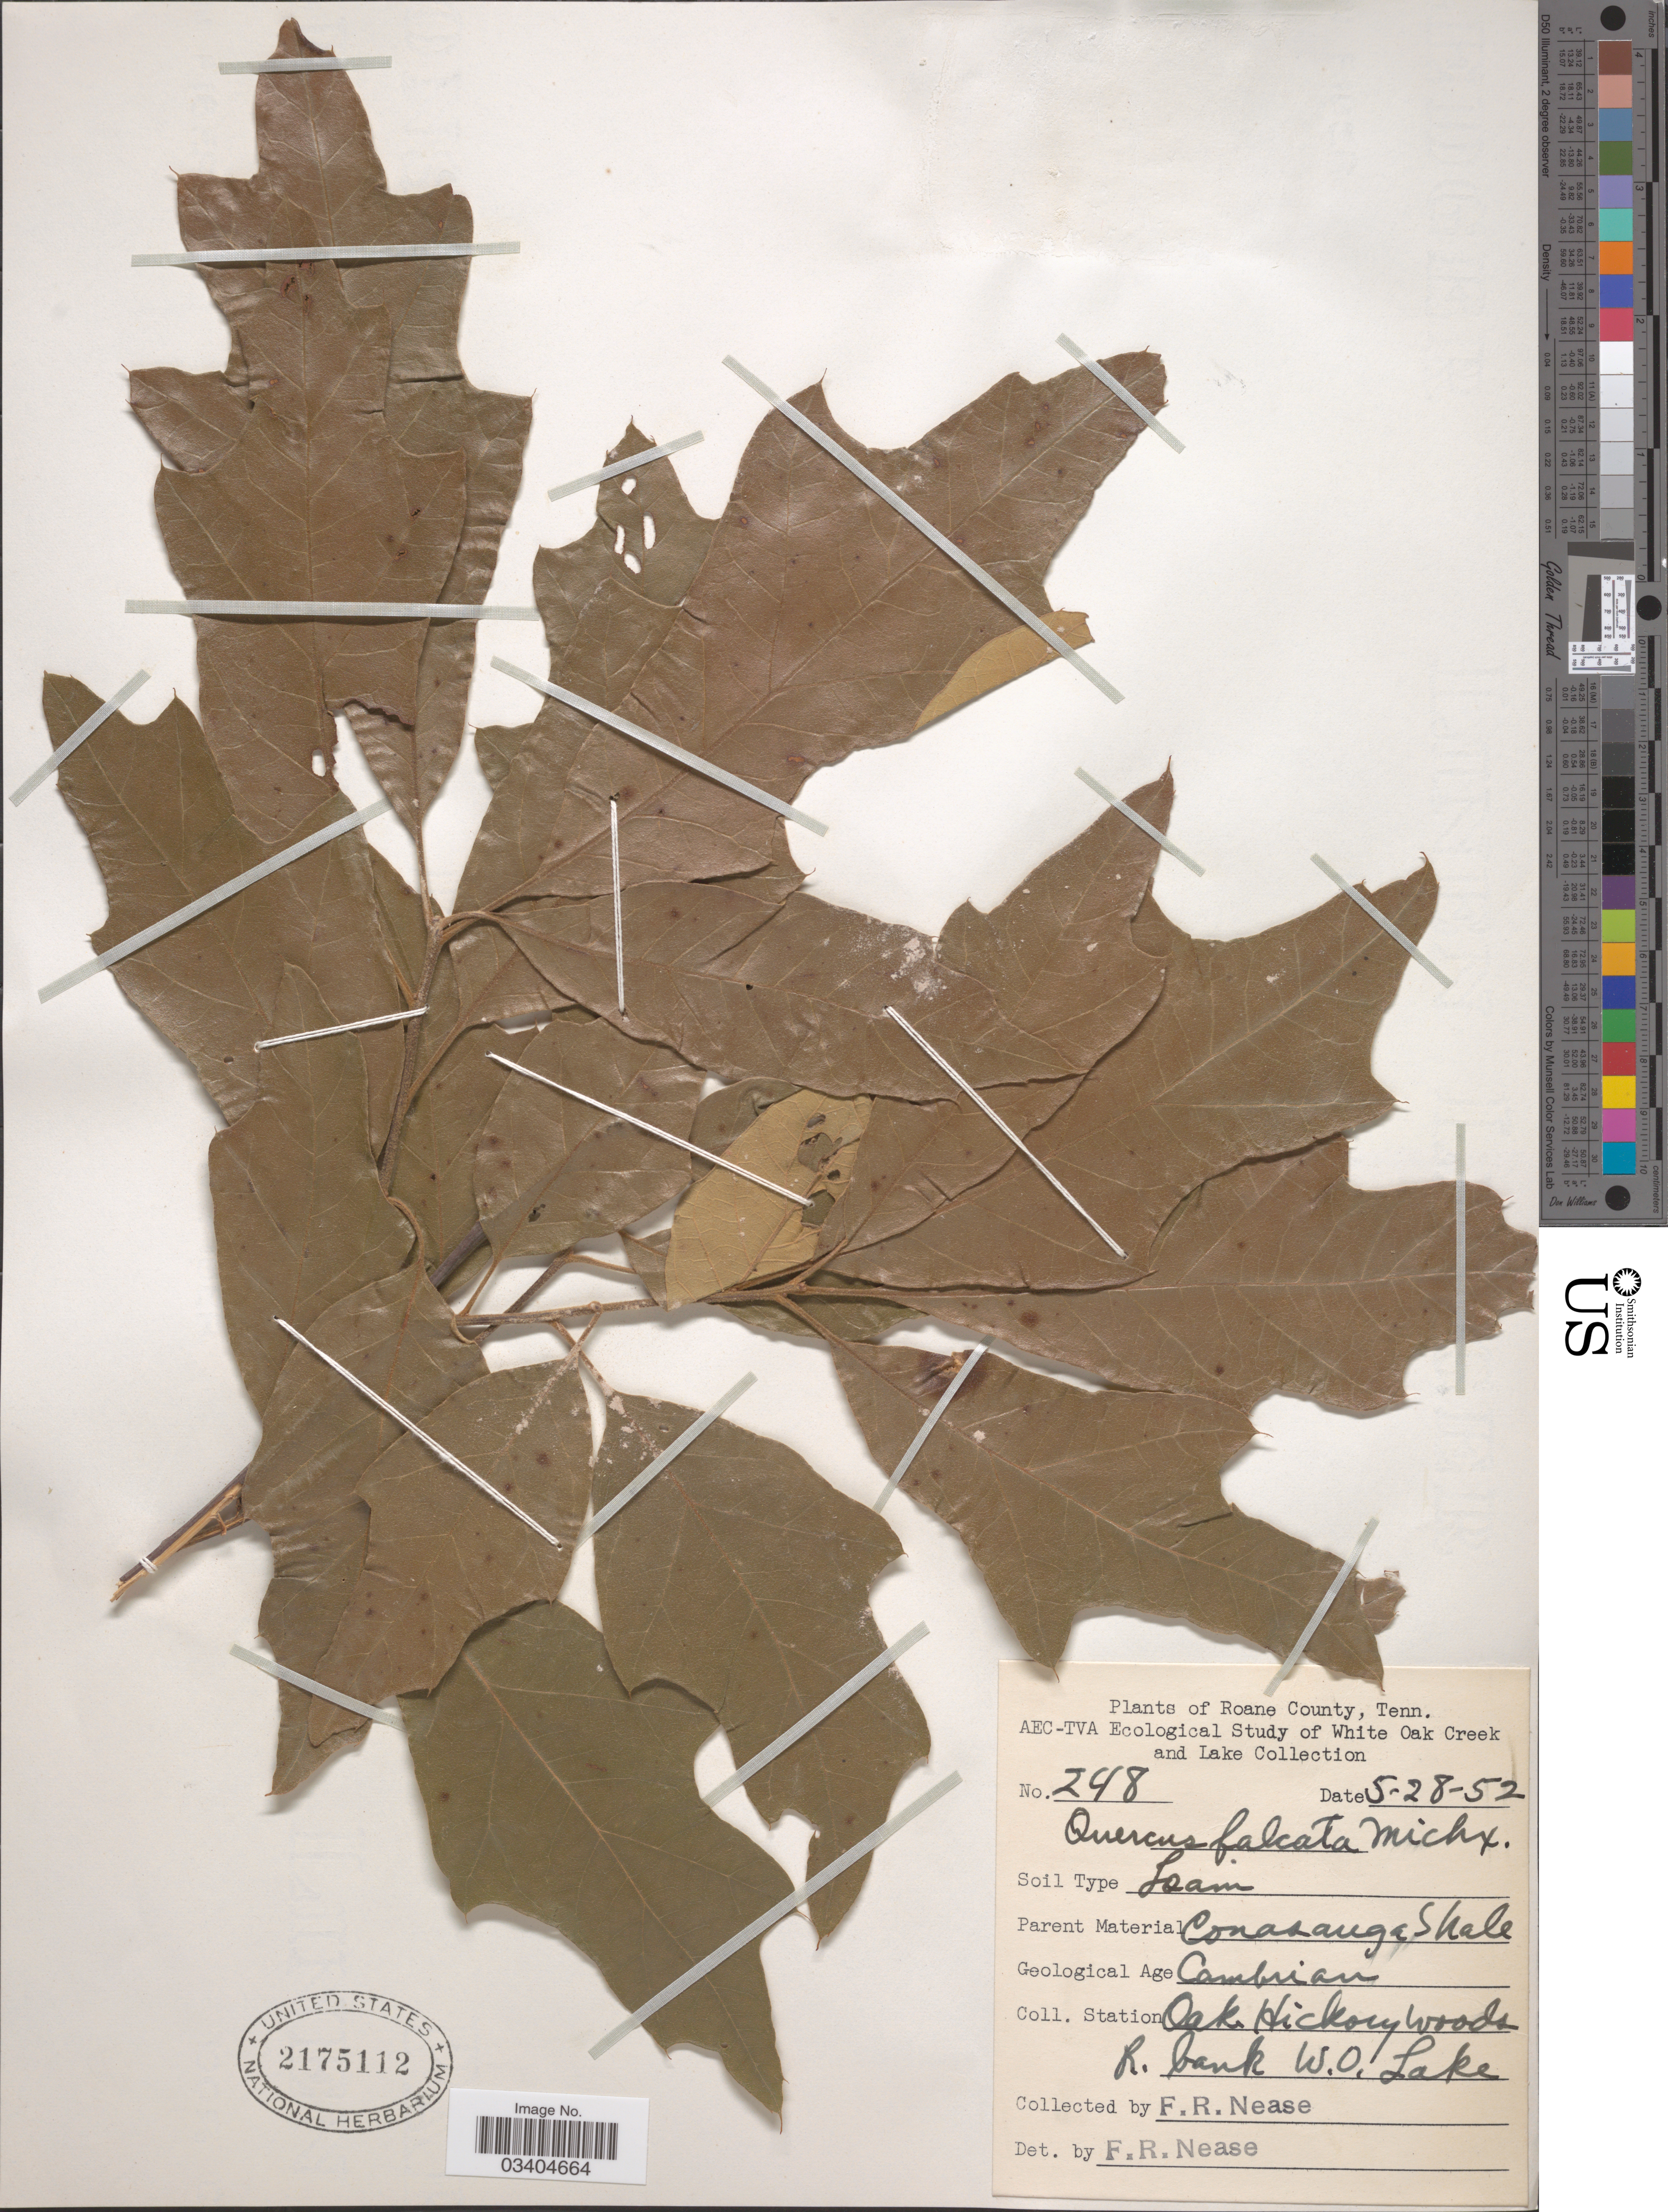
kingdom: Plantae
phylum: Tracheophyta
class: Magnoliopsida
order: Fagales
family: Fagaceae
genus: Quercus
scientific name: Quercus falcata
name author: Michx.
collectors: F. Nease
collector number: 248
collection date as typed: Transcribed d/m/y: 28/5/52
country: United States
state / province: Tennessee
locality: Roane County. Station Oak. Hickory Woods. R. bank W.O. Lake.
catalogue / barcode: US 2175112